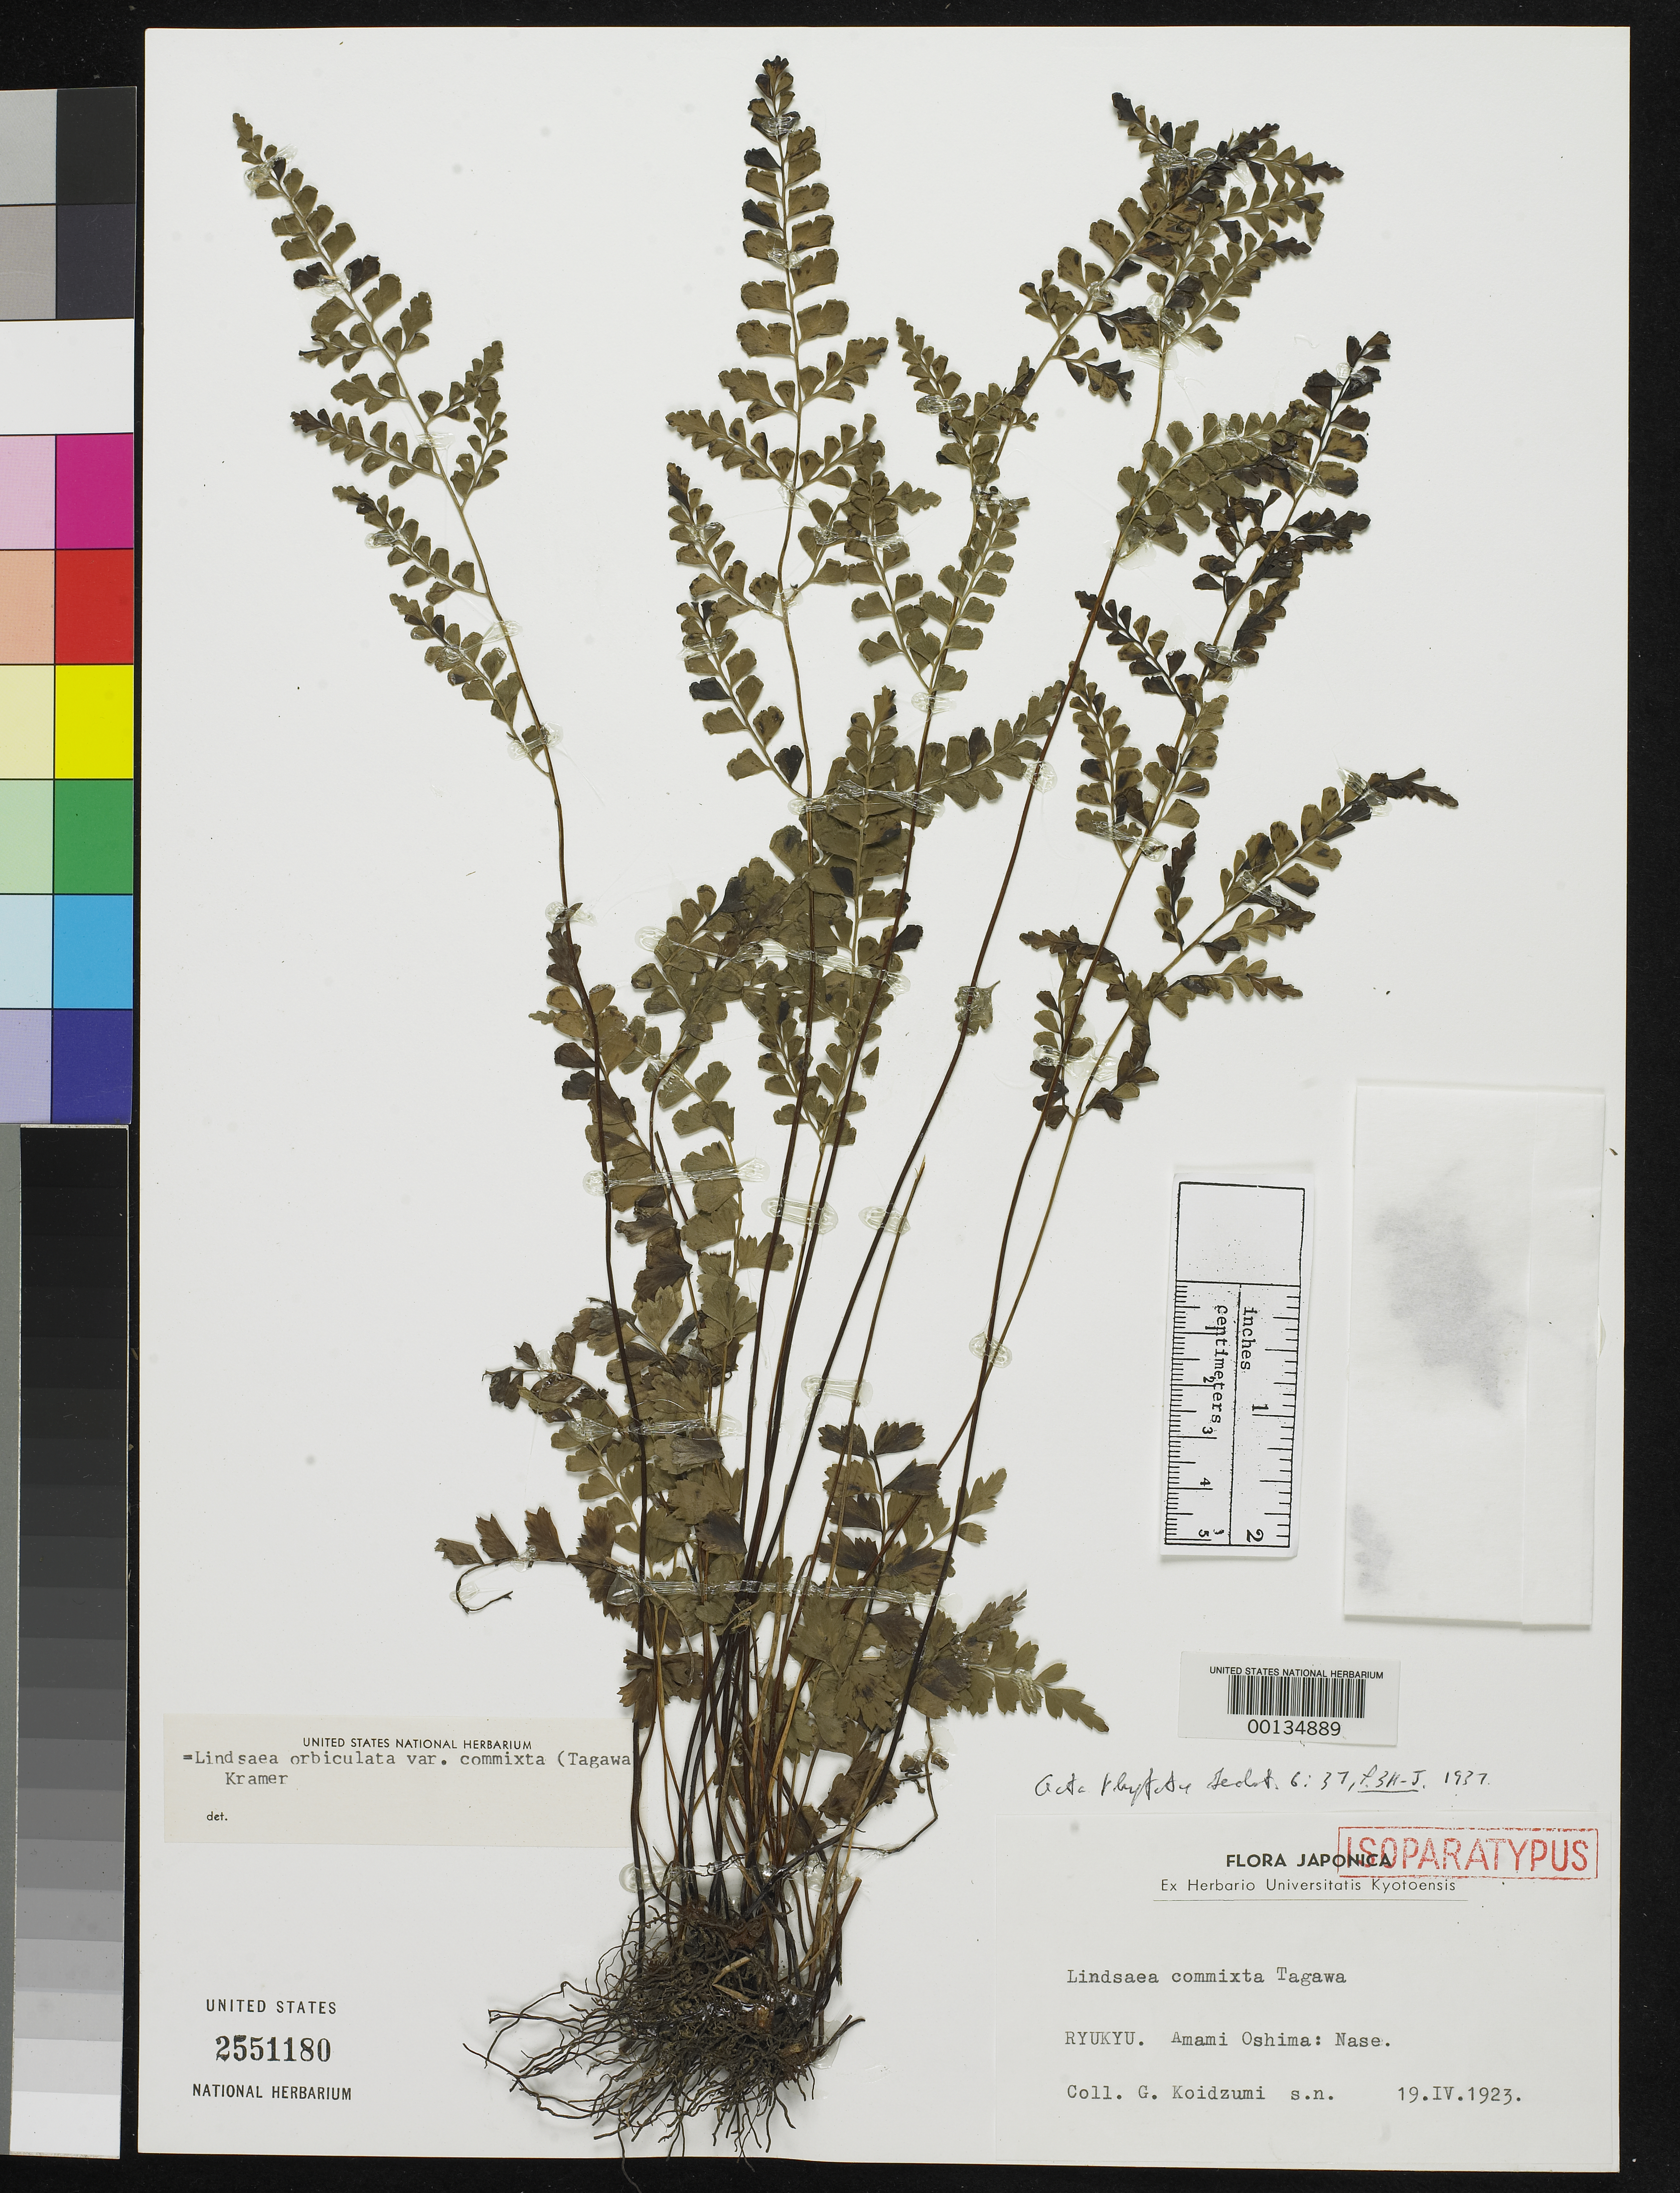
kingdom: Plantae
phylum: Tracheophyta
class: Polypodiopsida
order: Polypodiales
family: Lindsaeaceae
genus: Lindsaea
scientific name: Lindsaea commixta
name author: Tagawa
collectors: G. Koidzumi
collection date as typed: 19 Apr 1923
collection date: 1923-04-19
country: Japan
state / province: Okinawa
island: Ryukyu Is.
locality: Amami Oshima, Nase.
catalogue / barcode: US 2551180